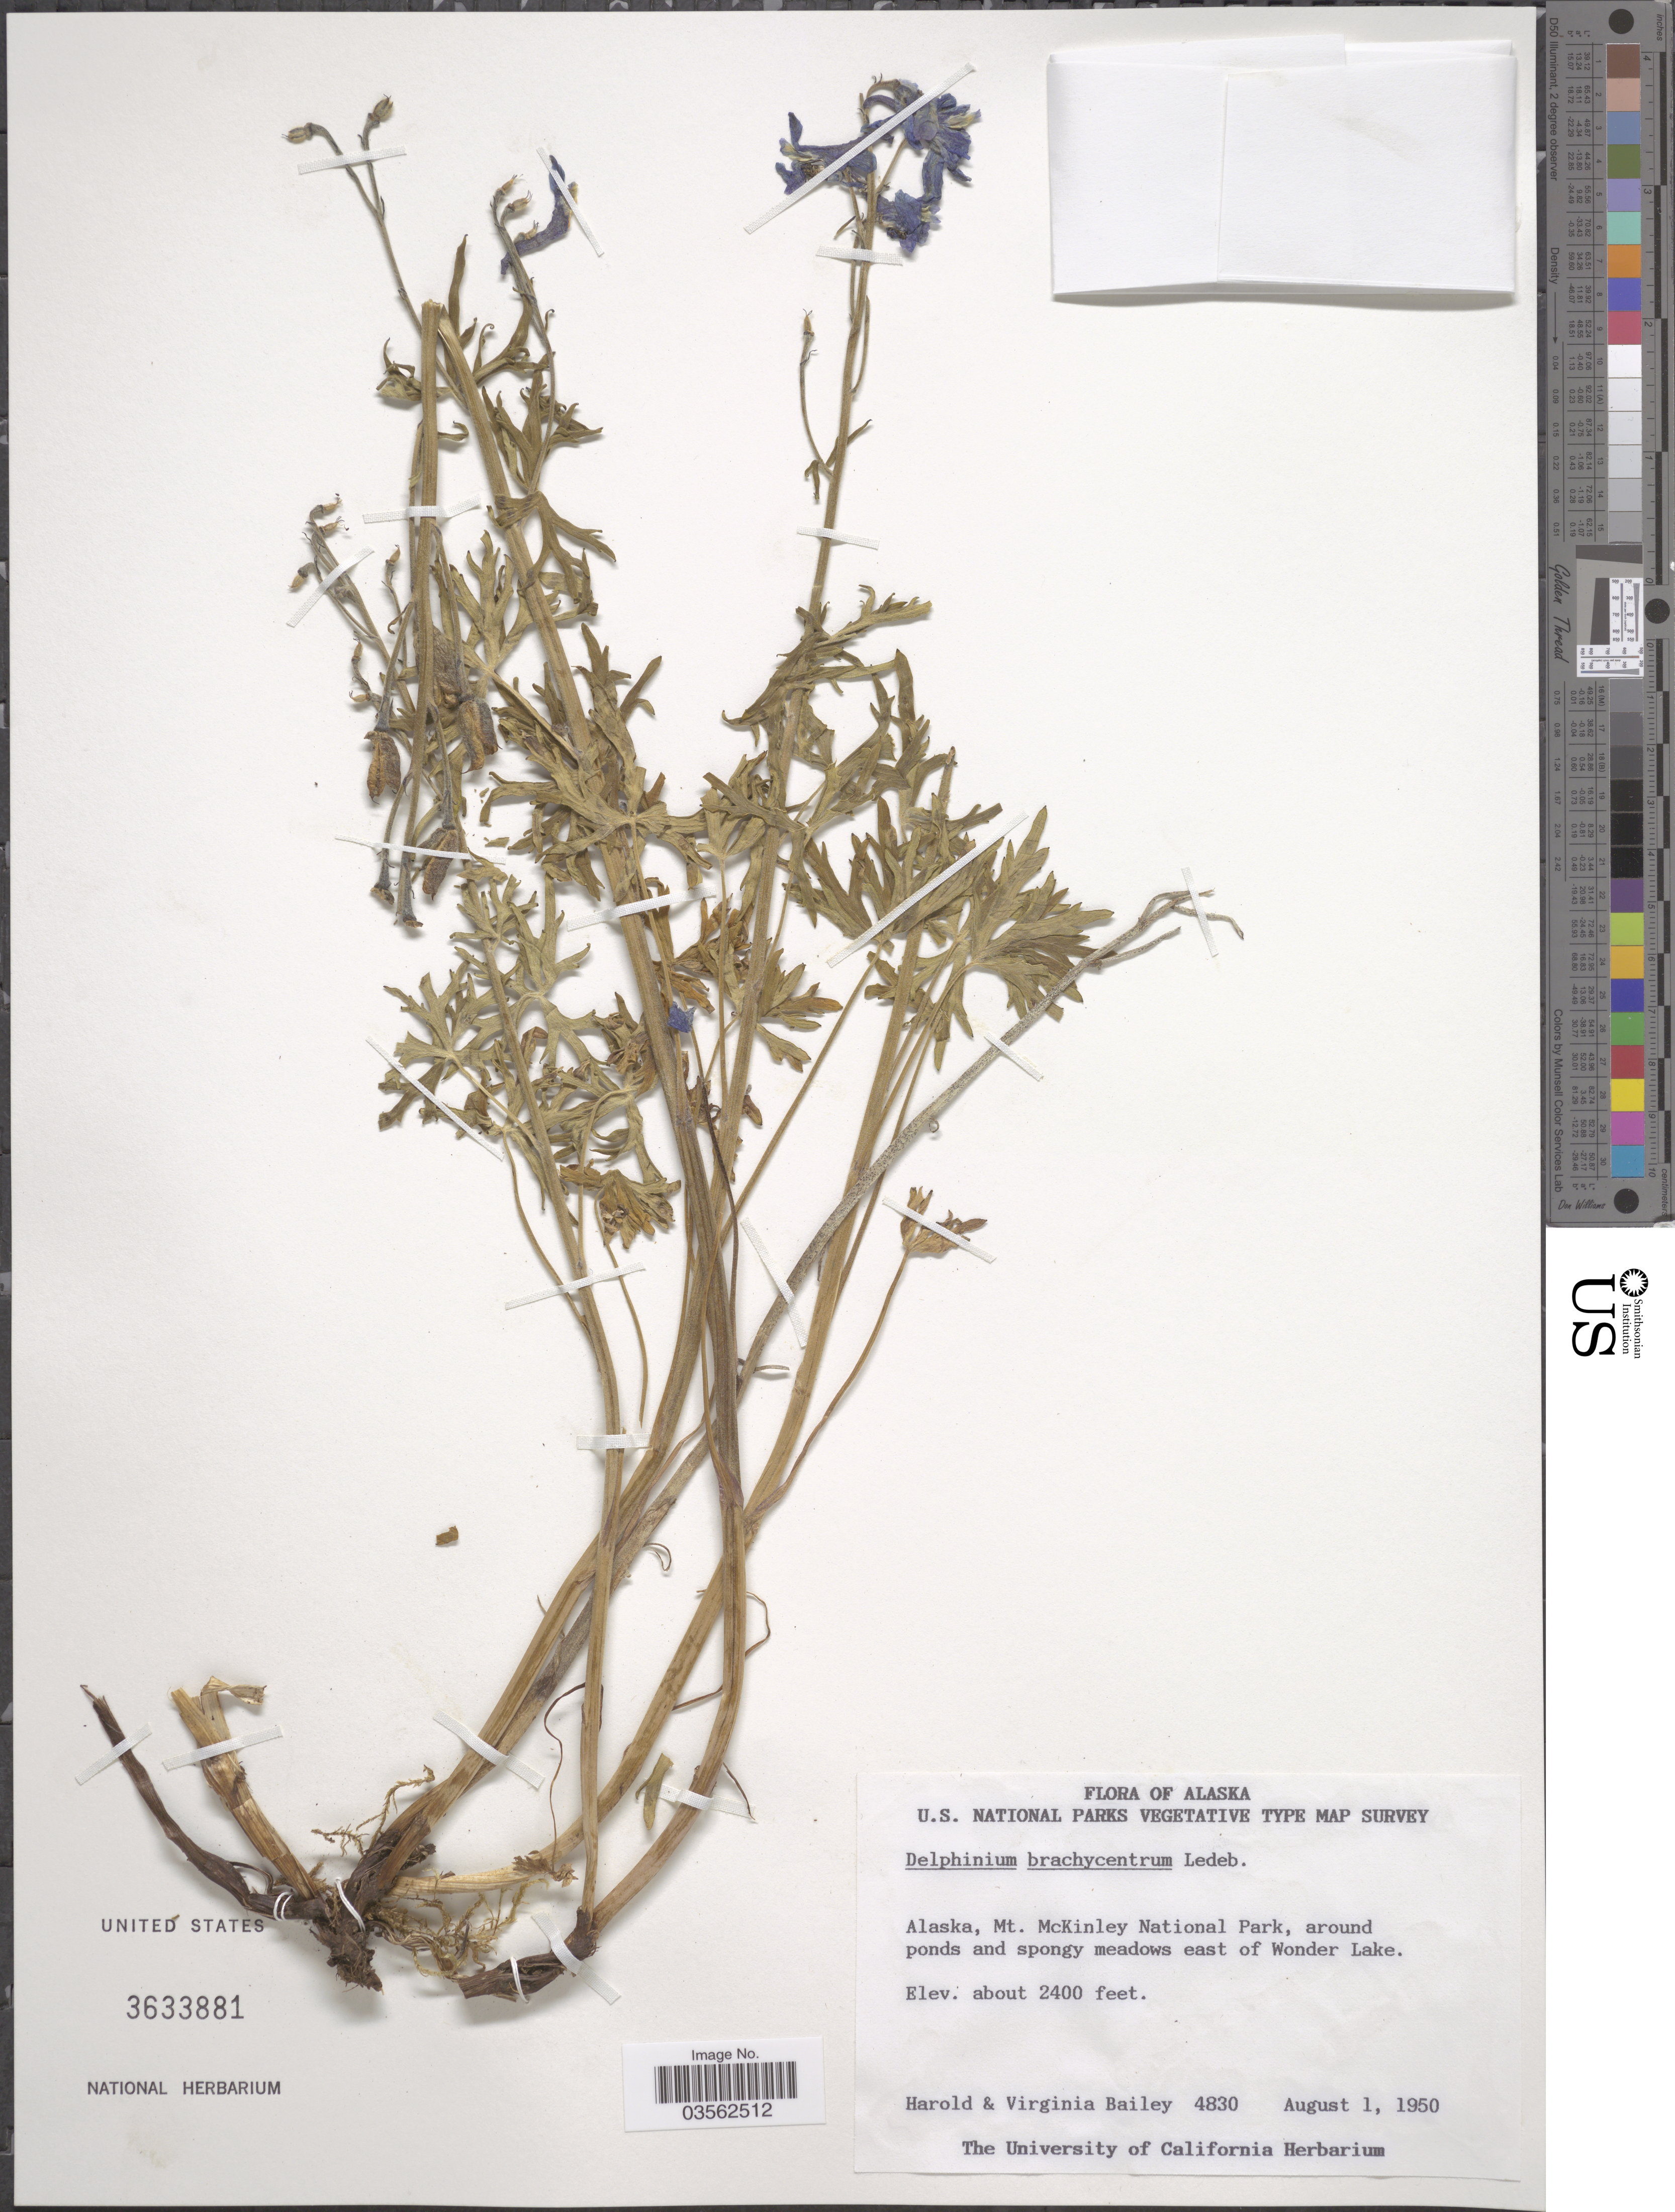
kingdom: Plantae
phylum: Tracheophyta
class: Magnoliopsida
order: Ranunculales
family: Ranunculaceae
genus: Delphinium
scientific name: Delphinium brachycentrum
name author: Ledeb.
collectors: H. Bailey & V. L. Bailey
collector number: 4830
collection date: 1950-08-01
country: United States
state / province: Alaska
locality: Mt. McKinley National Park, around ponds and spongy meadows east of Wonder Lake.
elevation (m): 732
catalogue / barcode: US 3633881